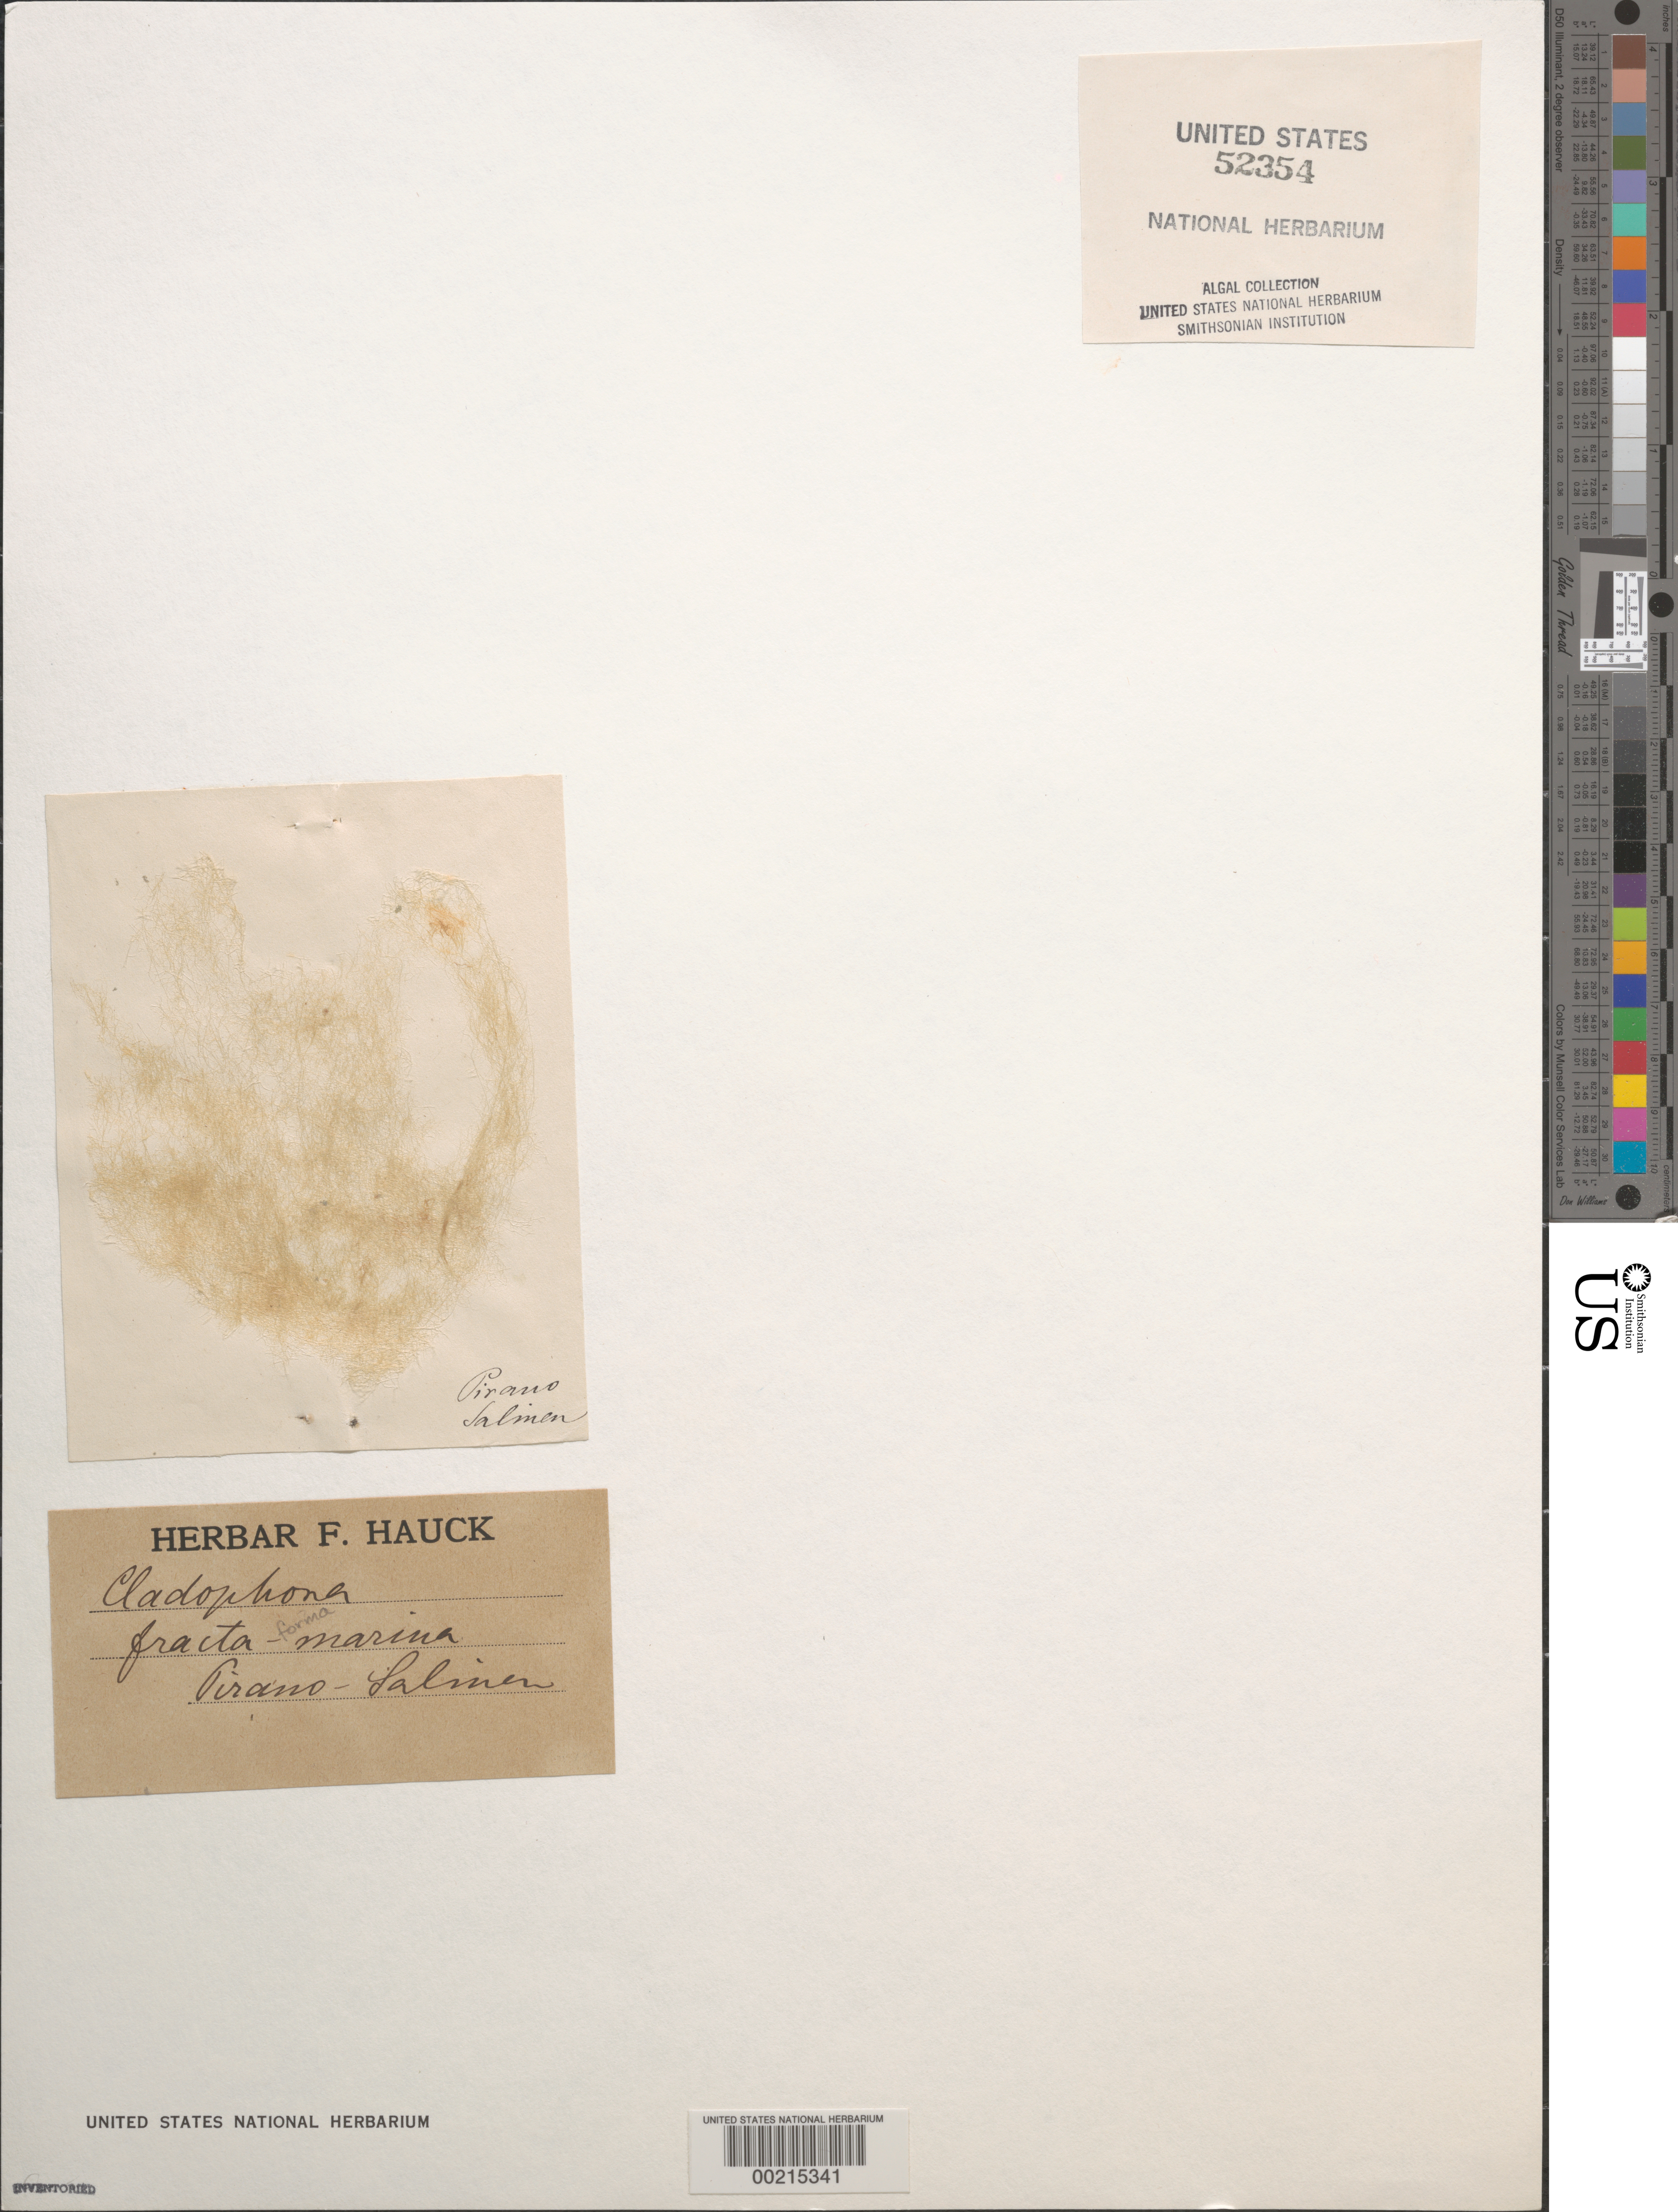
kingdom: Plantae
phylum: Chlorophyta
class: Ulvophyceae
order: Cladophorales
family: Cladophoraceae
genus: Cladophora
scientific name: Cladophora fracta f. marina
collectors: F. Hauck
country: Slovenia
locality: Piran (Pirano)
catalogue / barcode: US 52354